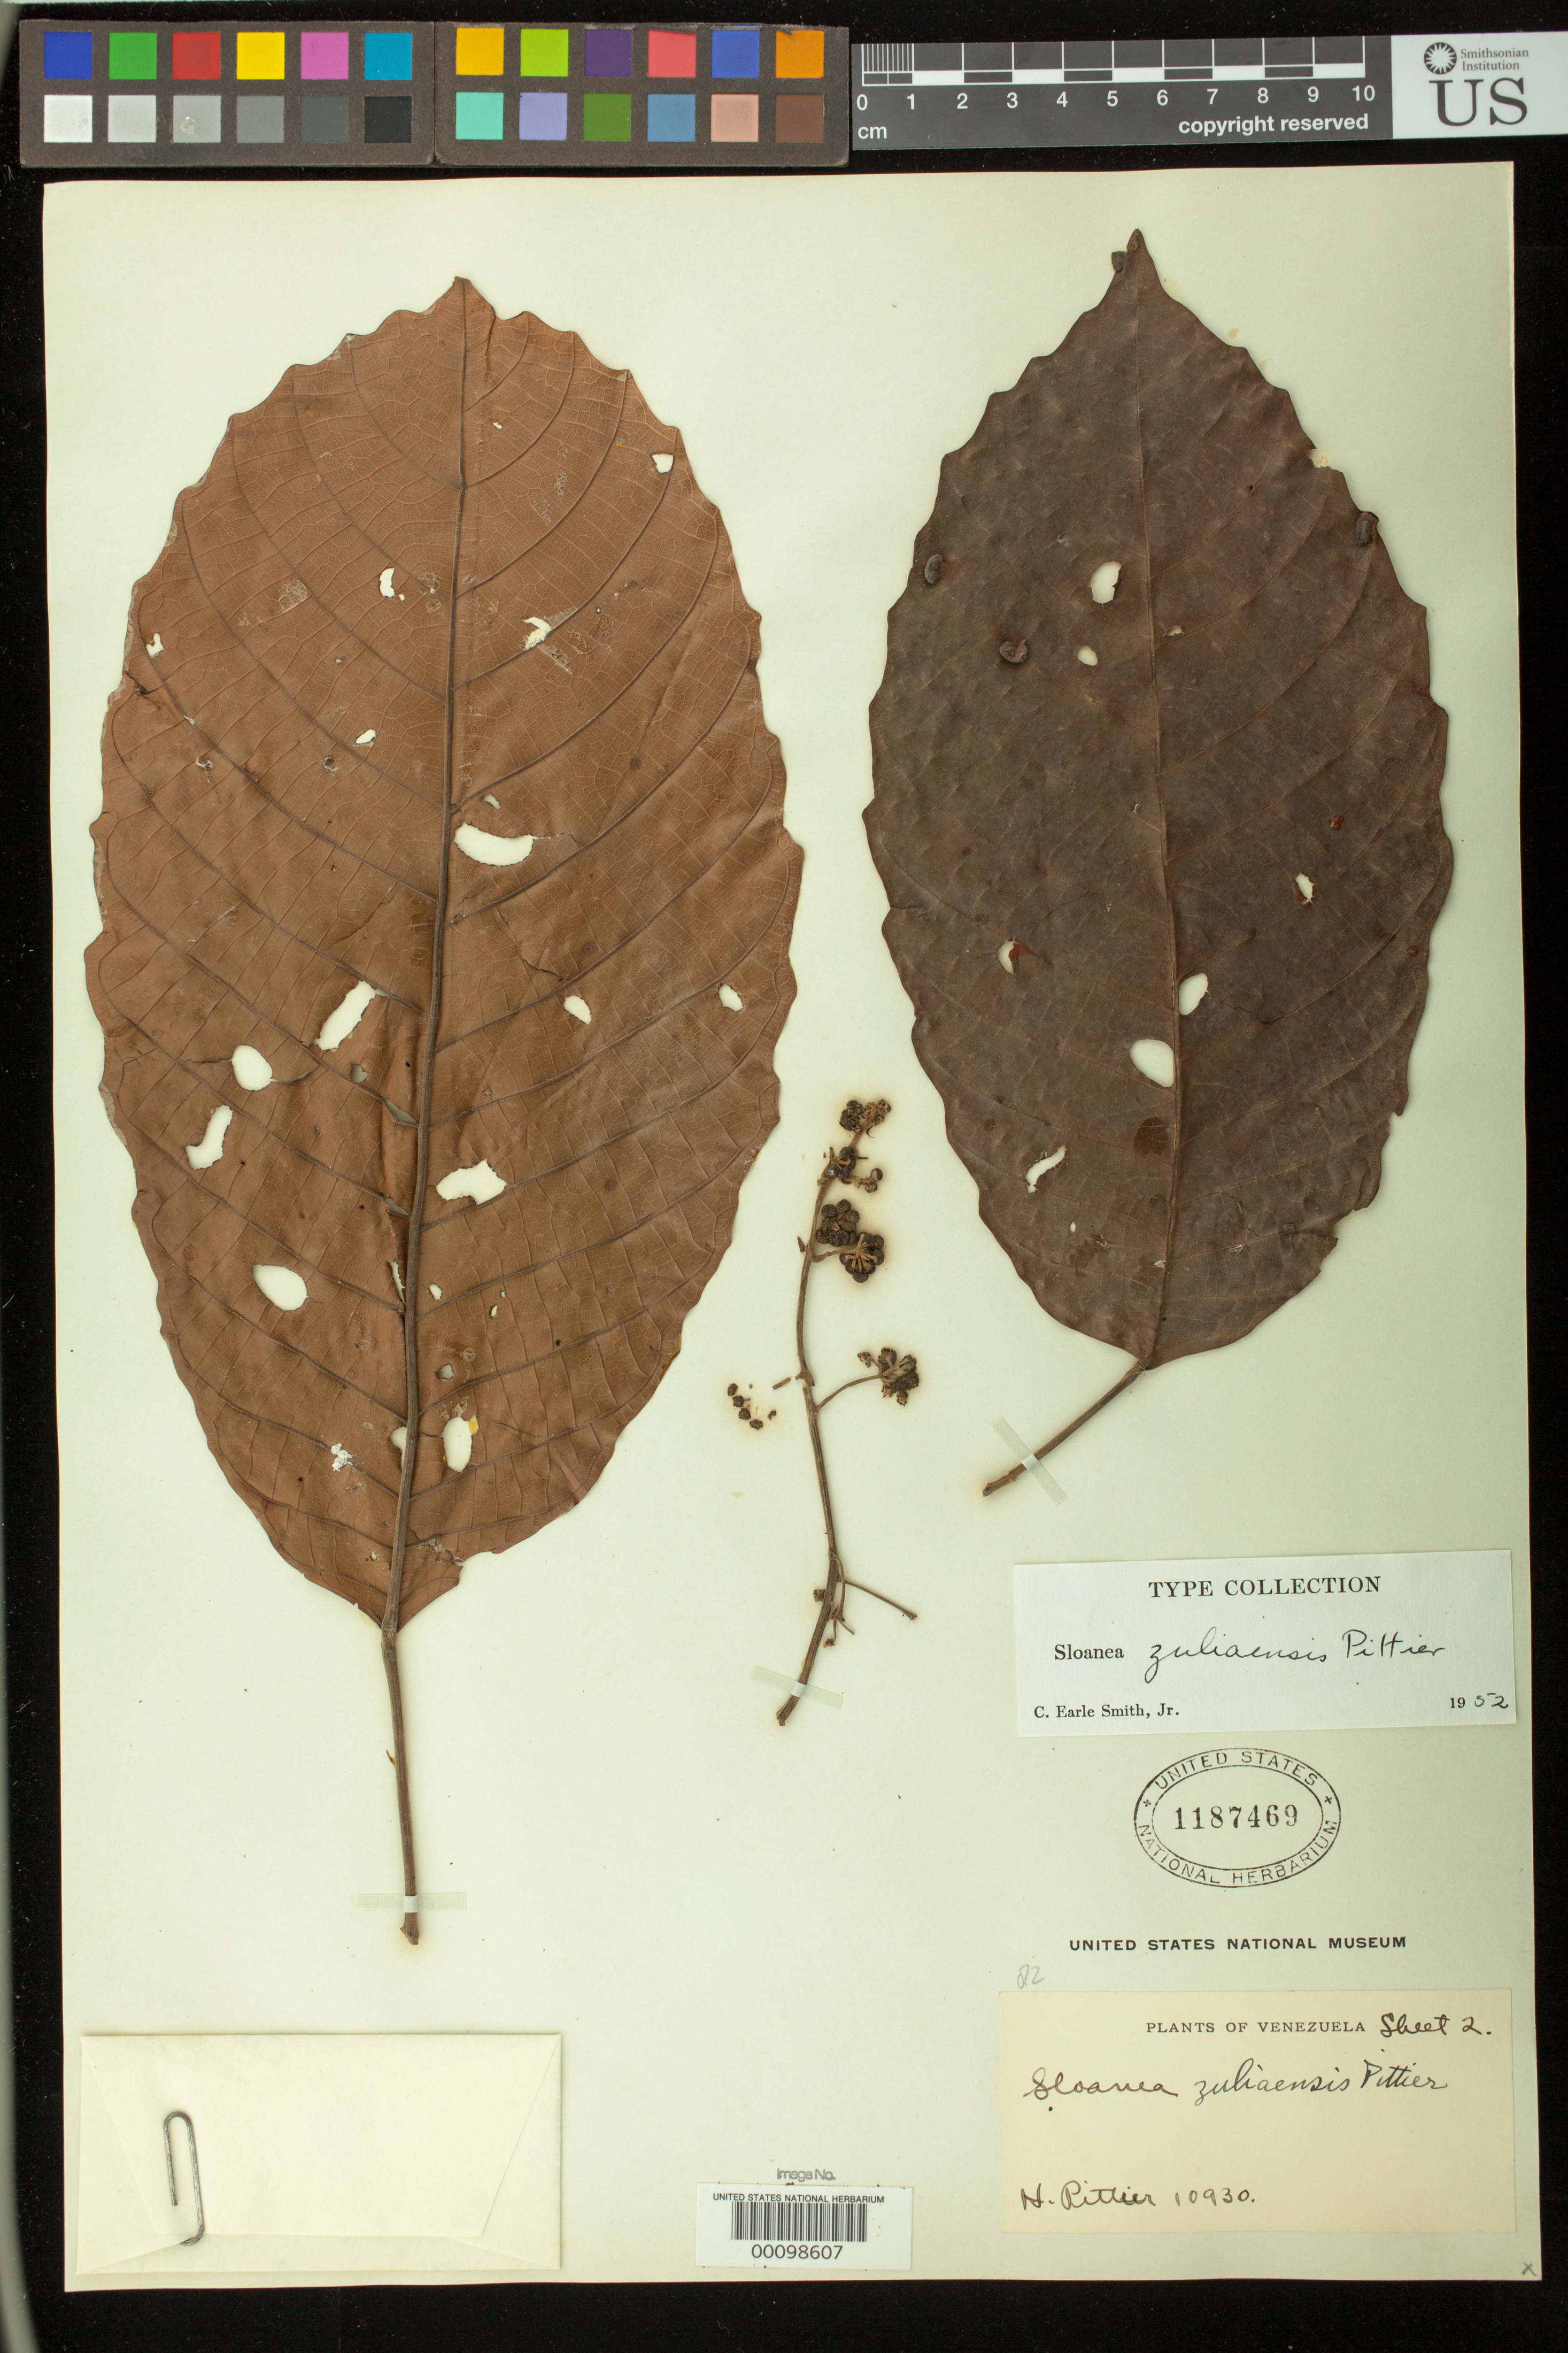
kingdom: Plantae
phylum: Tracheophyta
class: Magnoliopsida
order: Oxalidales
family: Elaeocarpaceae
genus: Sloanea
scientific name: Sloanea zuliaensis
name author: Pittier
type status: Type Collection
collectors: H. F. Pittier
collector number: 10930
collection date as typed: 13 Dec 1922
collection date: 1922-12-13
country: Venezuela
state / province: Zulia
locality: Selvas del Rio Lara, afluente del Santa Ana.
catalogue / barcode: US 1187469